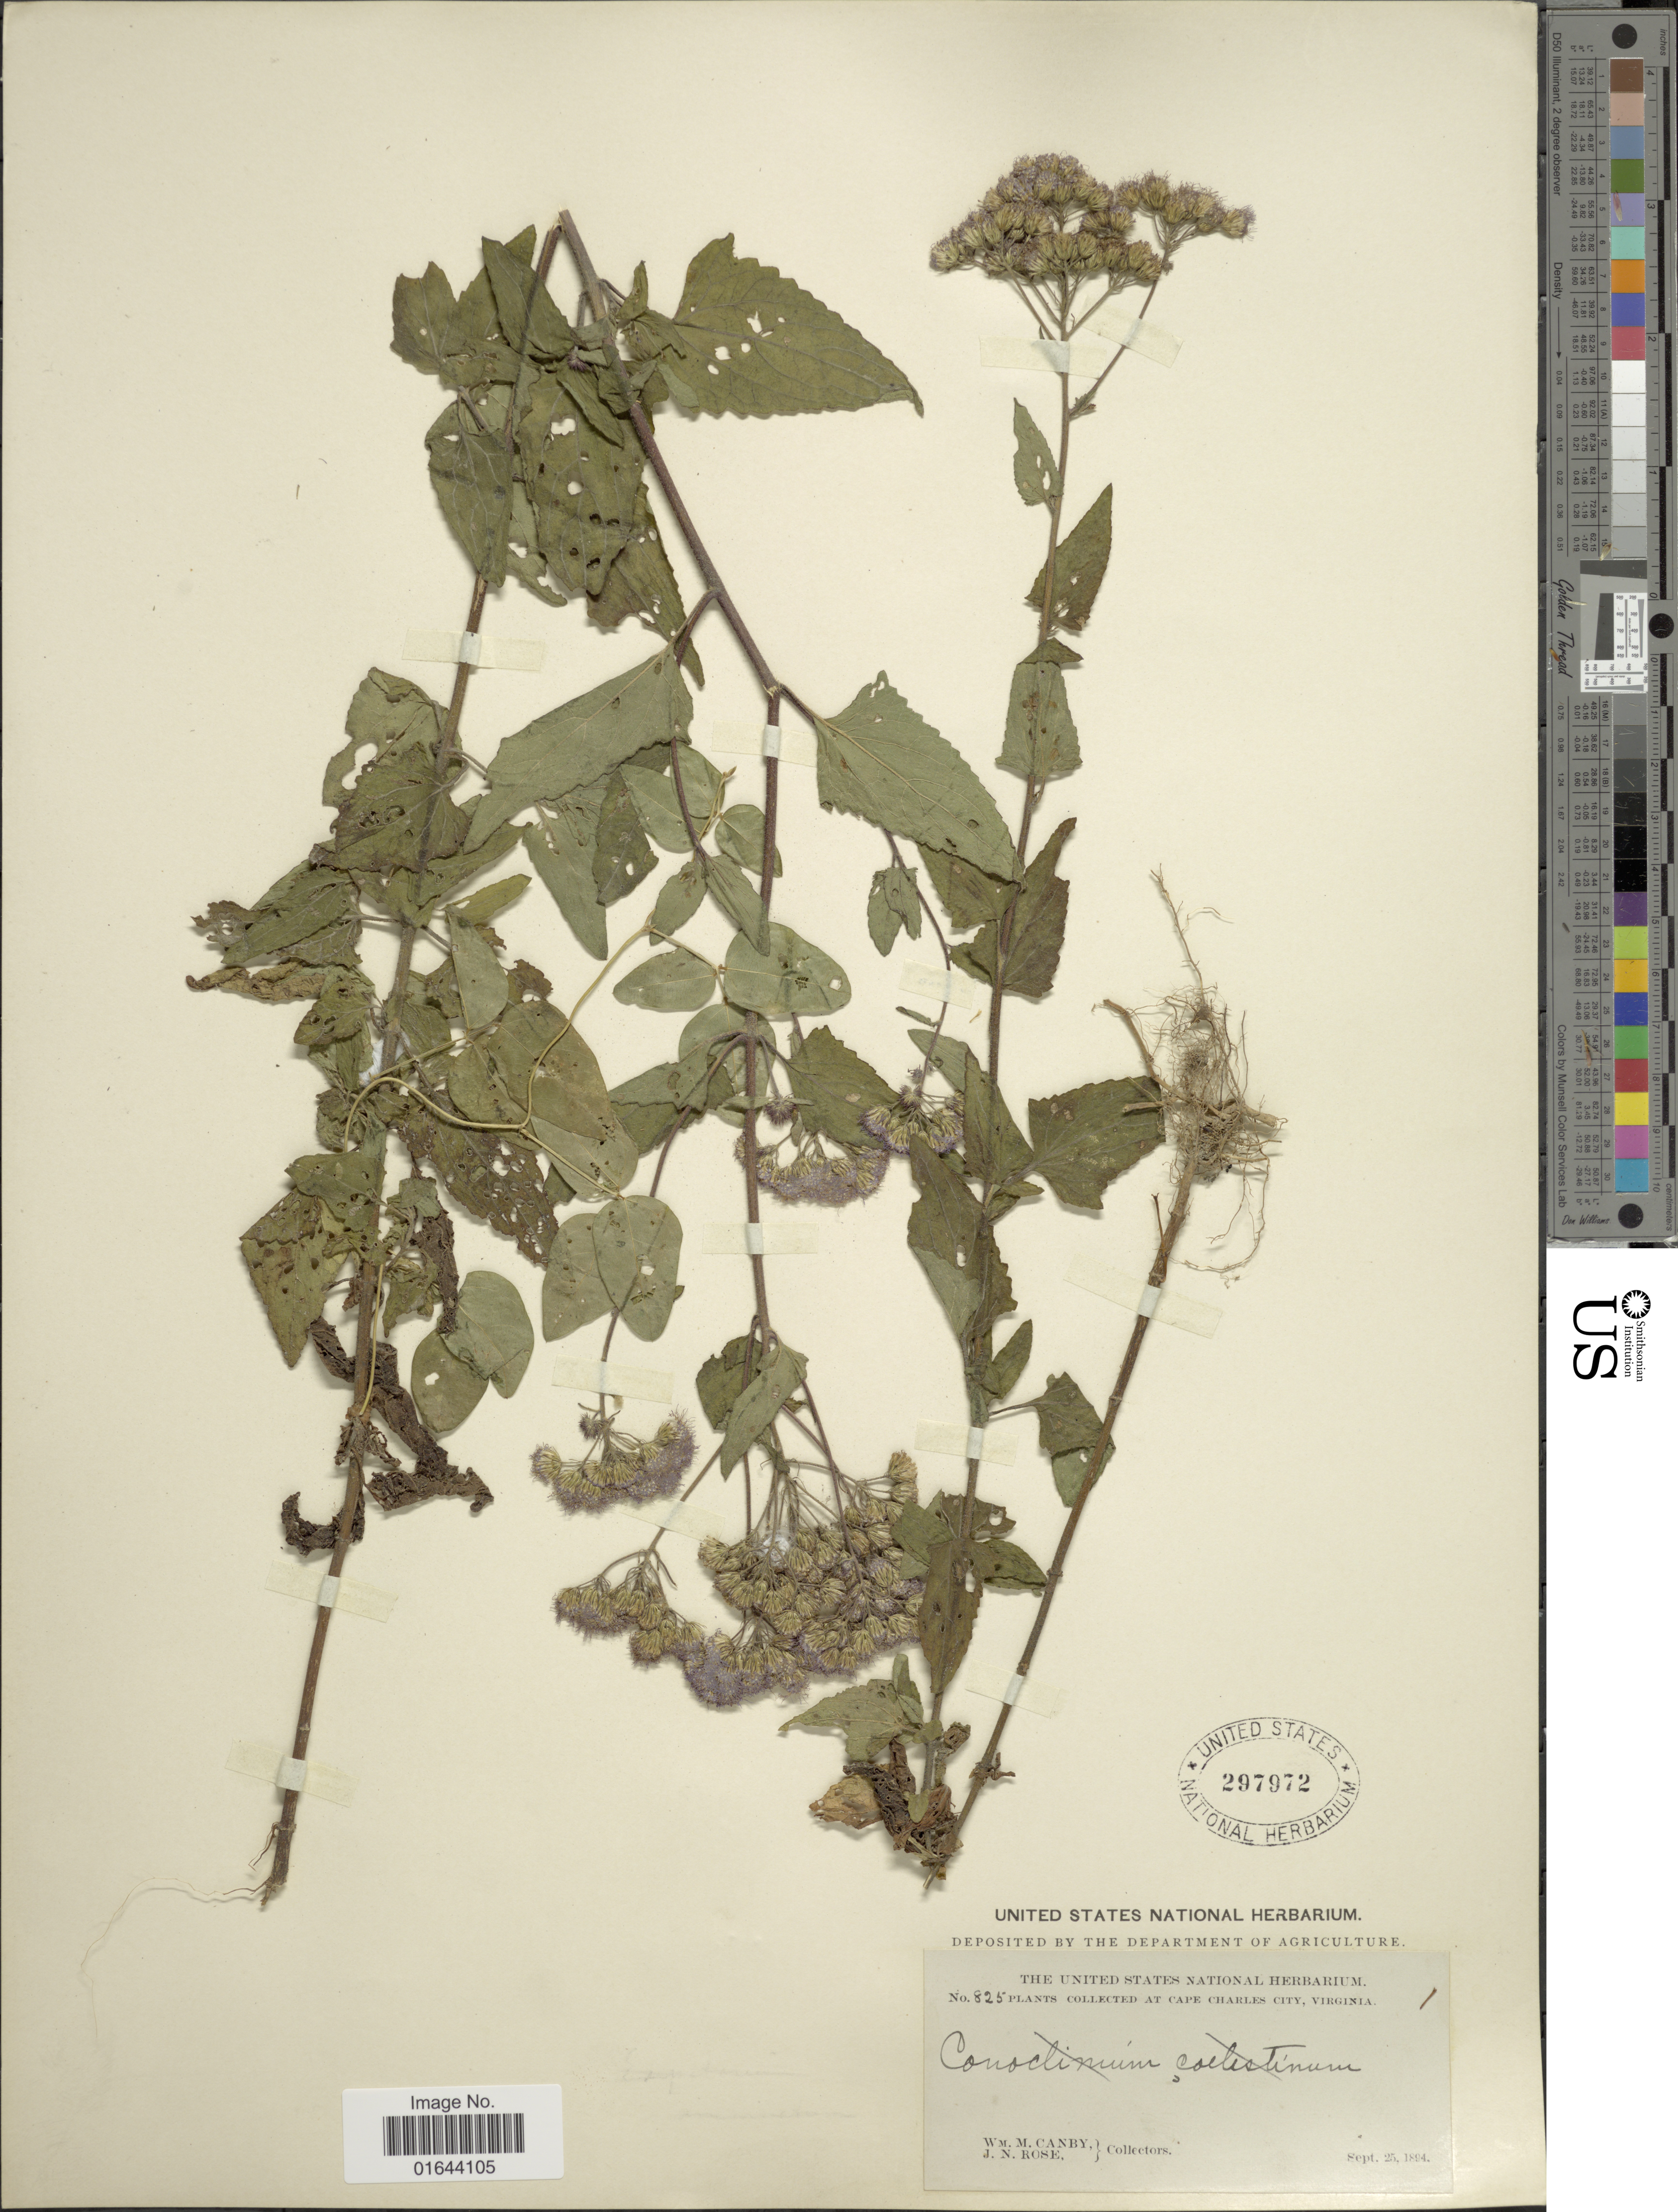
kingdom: Plantae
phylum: Tracheophyta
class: Magnoliopsida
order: Asterales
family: Asteraceae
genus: Conoclinium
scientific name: Conoclinium coelestinum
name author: (L.) DC.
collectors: W. M. Canby & J. N. Rose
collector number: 825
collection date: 1894-09-25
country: United States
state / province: Virginia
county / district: Charles City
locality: At Cape Charles City, Virginia.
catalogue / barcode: US 297972